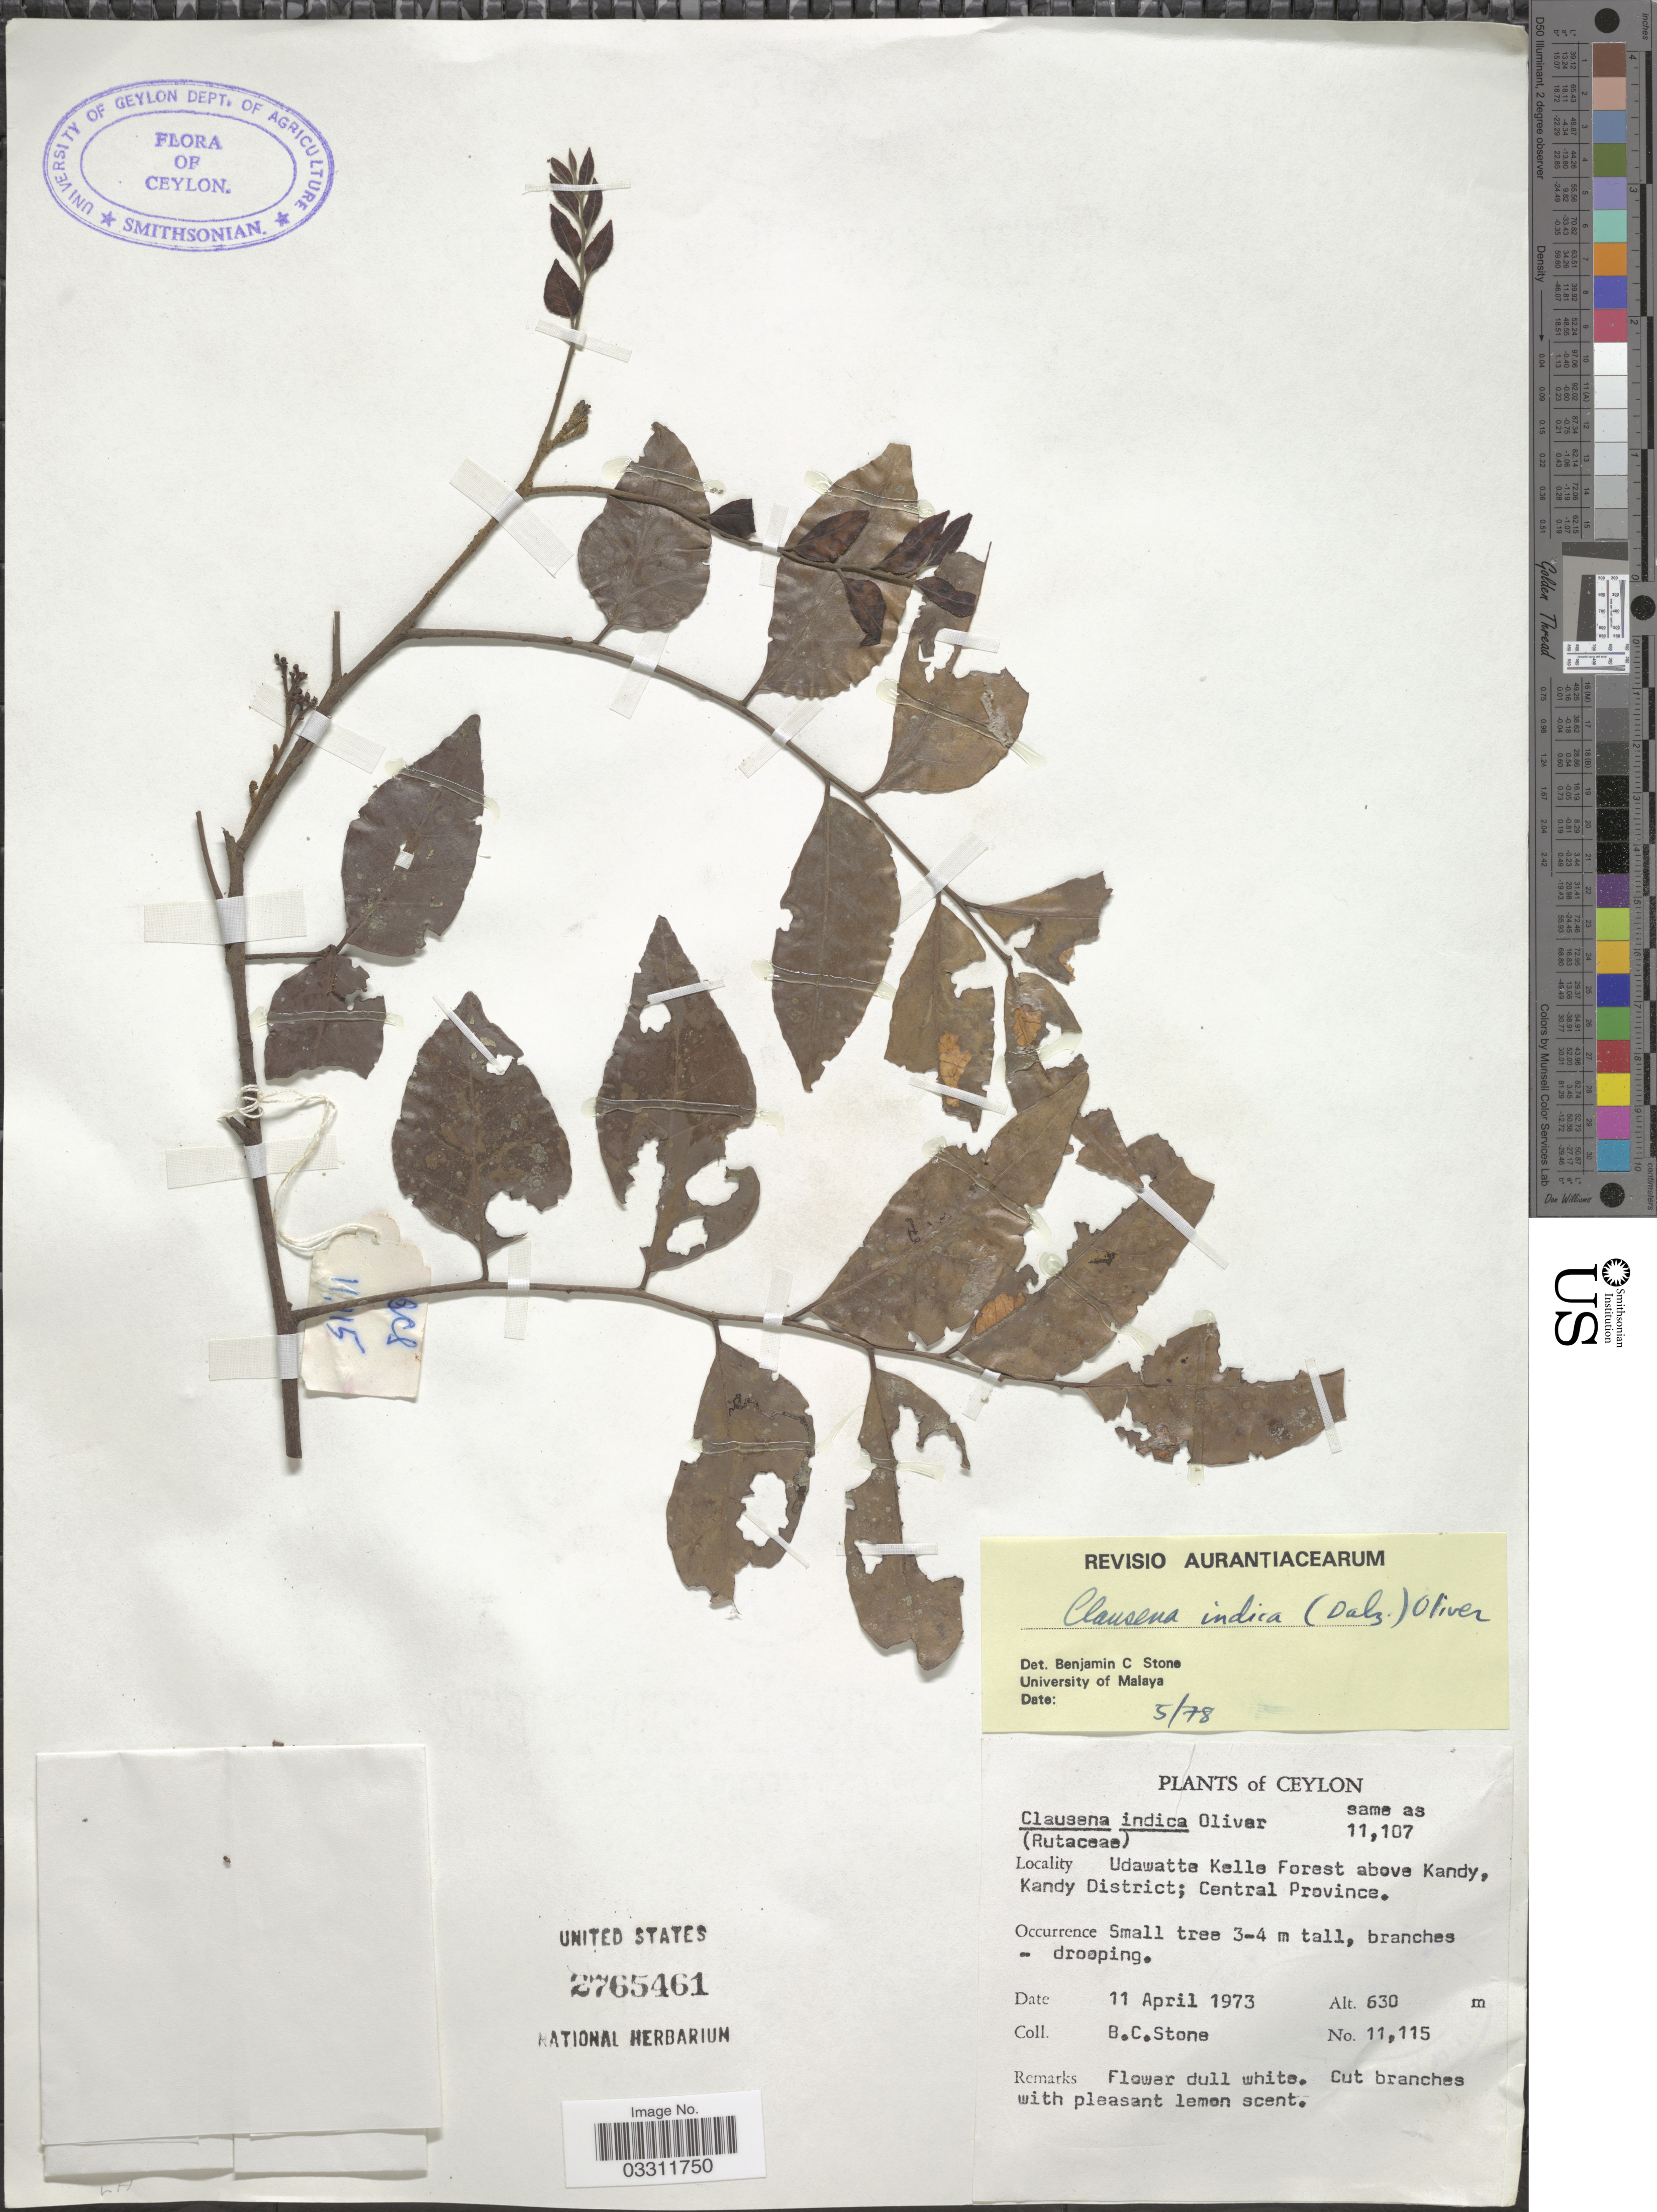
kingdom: Plantae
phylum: Tracheophyta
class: Magnoliopsida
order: Sapindales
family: Rutaceae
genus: Clausena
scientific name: Clausena indica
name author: (Dalzell) Oliv.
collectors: B. C. Stone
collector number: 11115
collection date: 1973-04-11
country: Sri Lanka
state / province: Central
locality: Ceylon. Udawatte Kelle Forest above Kandy, Kandy District.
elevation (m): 630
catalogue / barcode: US 2765461